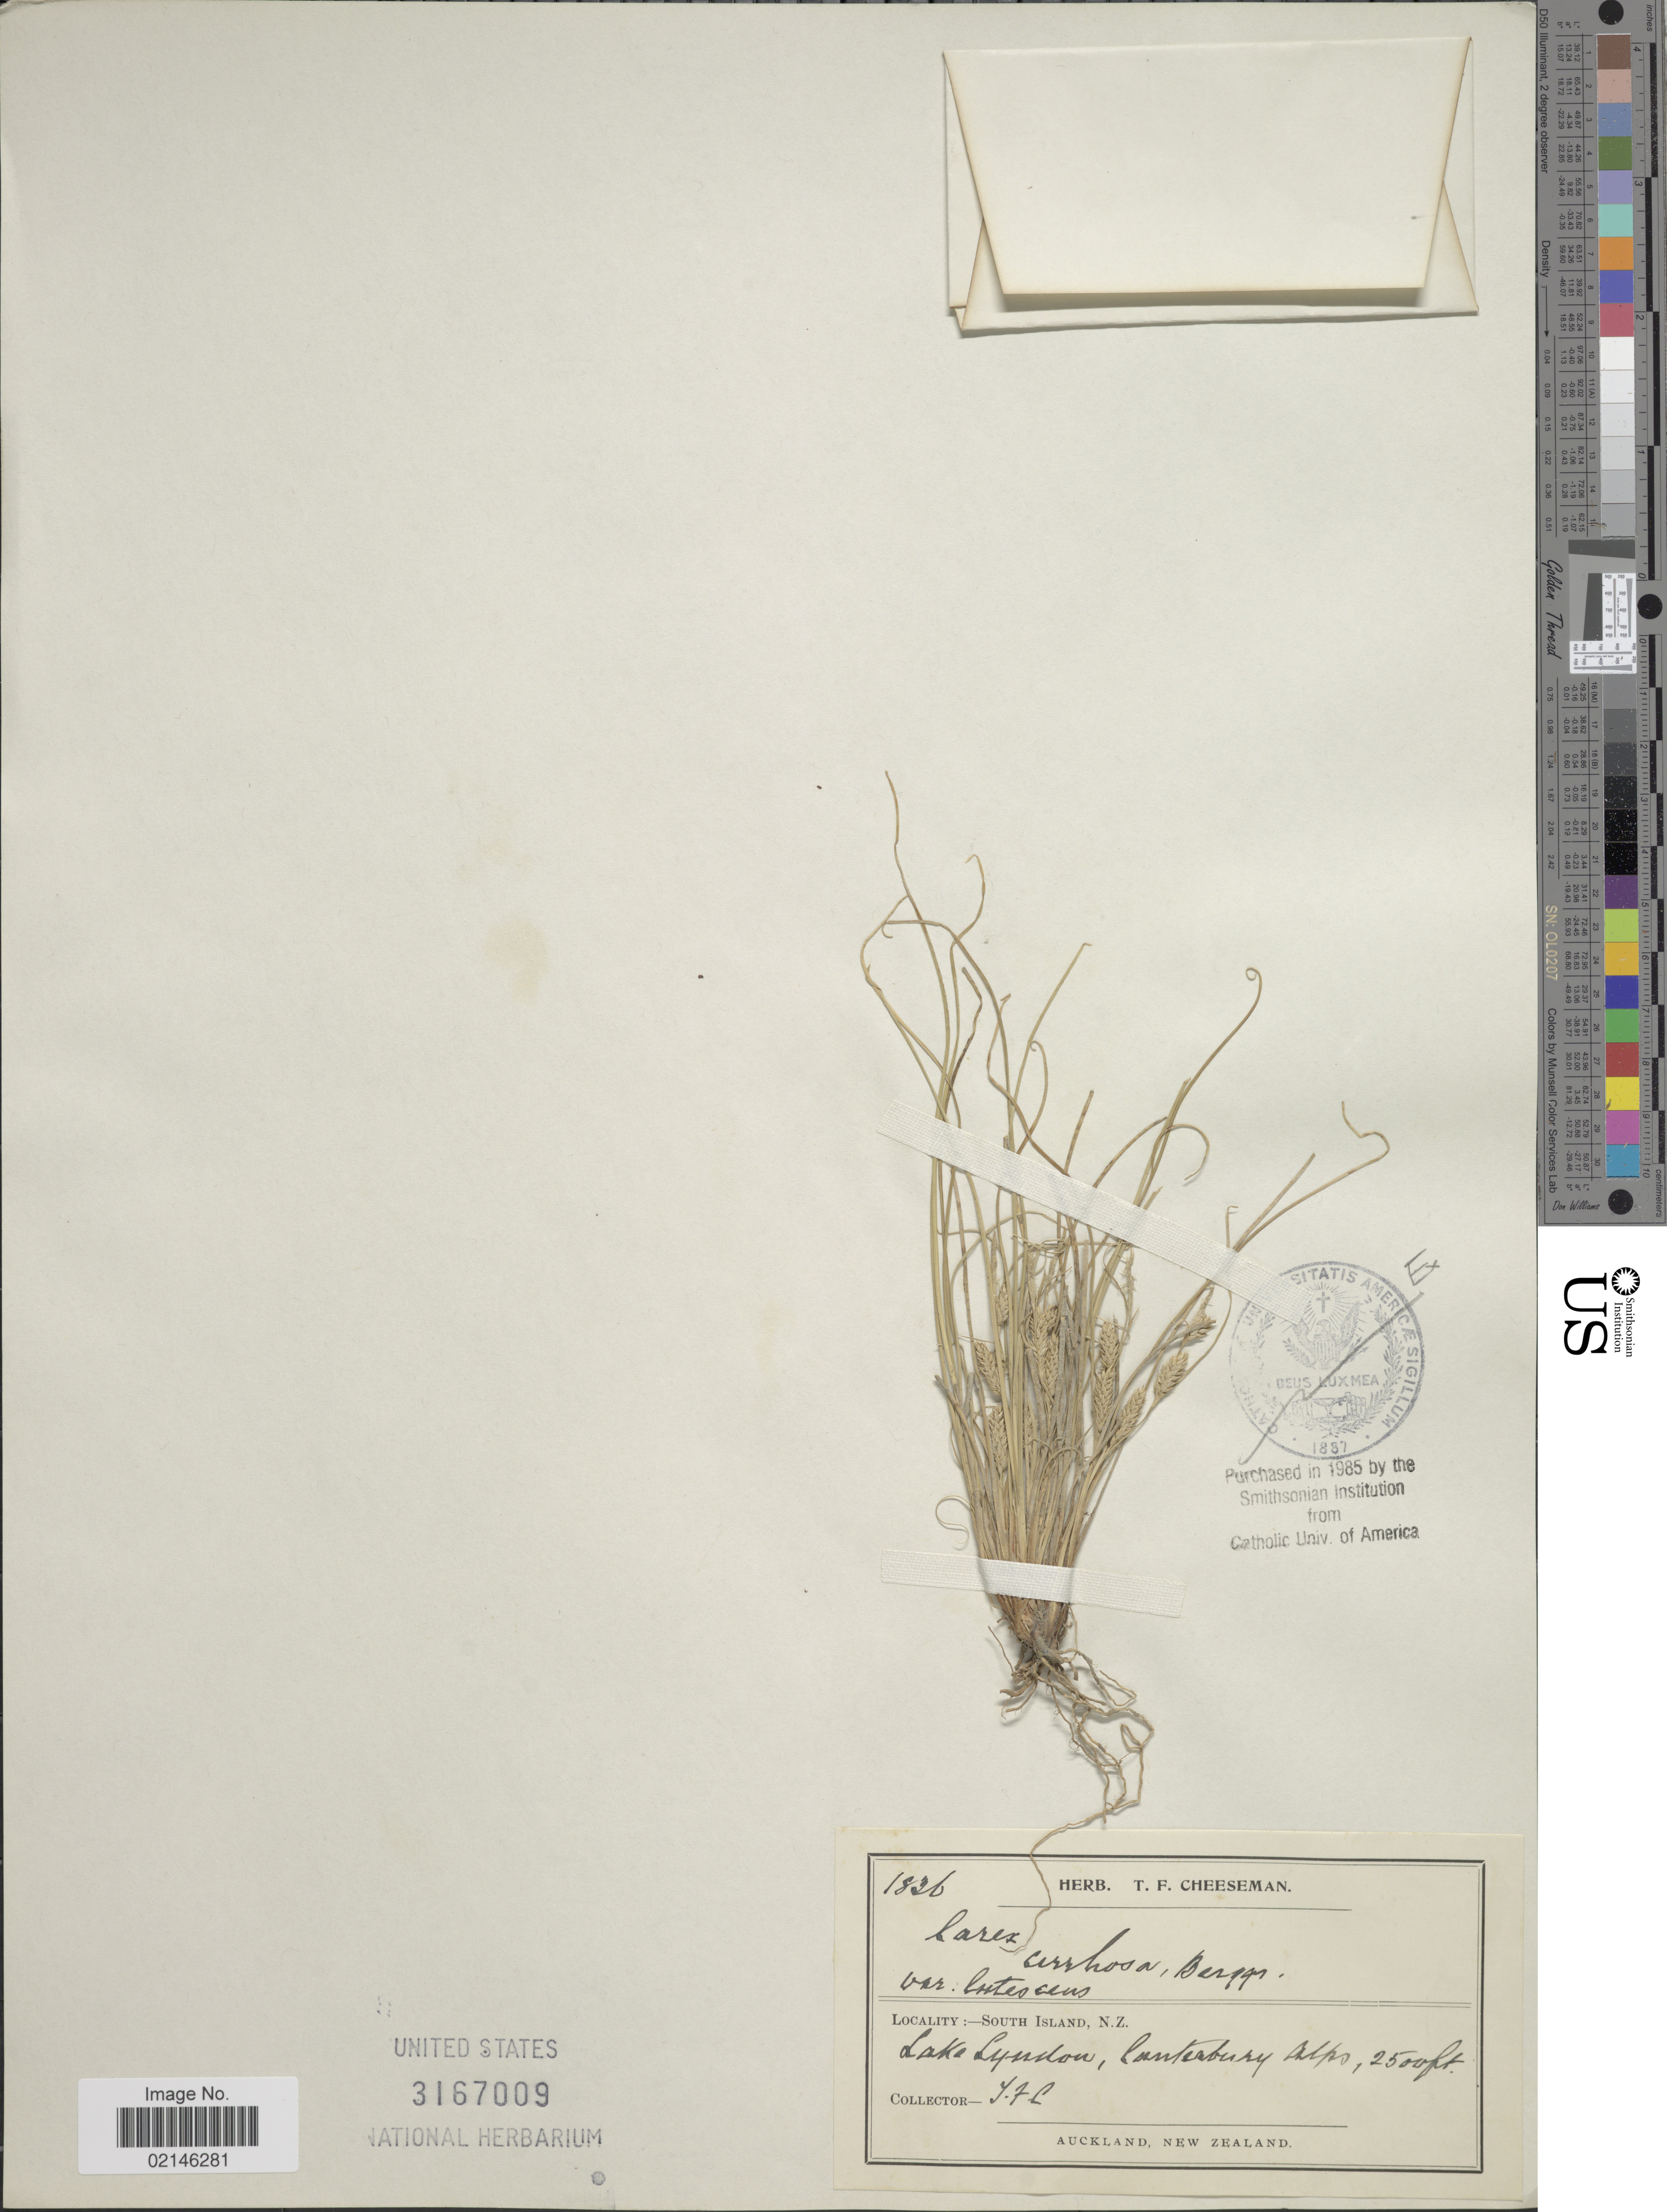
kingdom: Plantae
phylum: Tracheophyta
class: Liliopsida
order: Poales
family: Cyperaceae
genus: Carex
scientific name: Carex cirrhosa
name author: Berggr.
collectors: T. F. Cheeseman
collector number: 1836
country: New Zealand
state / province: Canterbury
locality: South Island. Lake Lyndon, Canterbury Alps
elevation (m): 762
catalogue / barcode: US 3167009